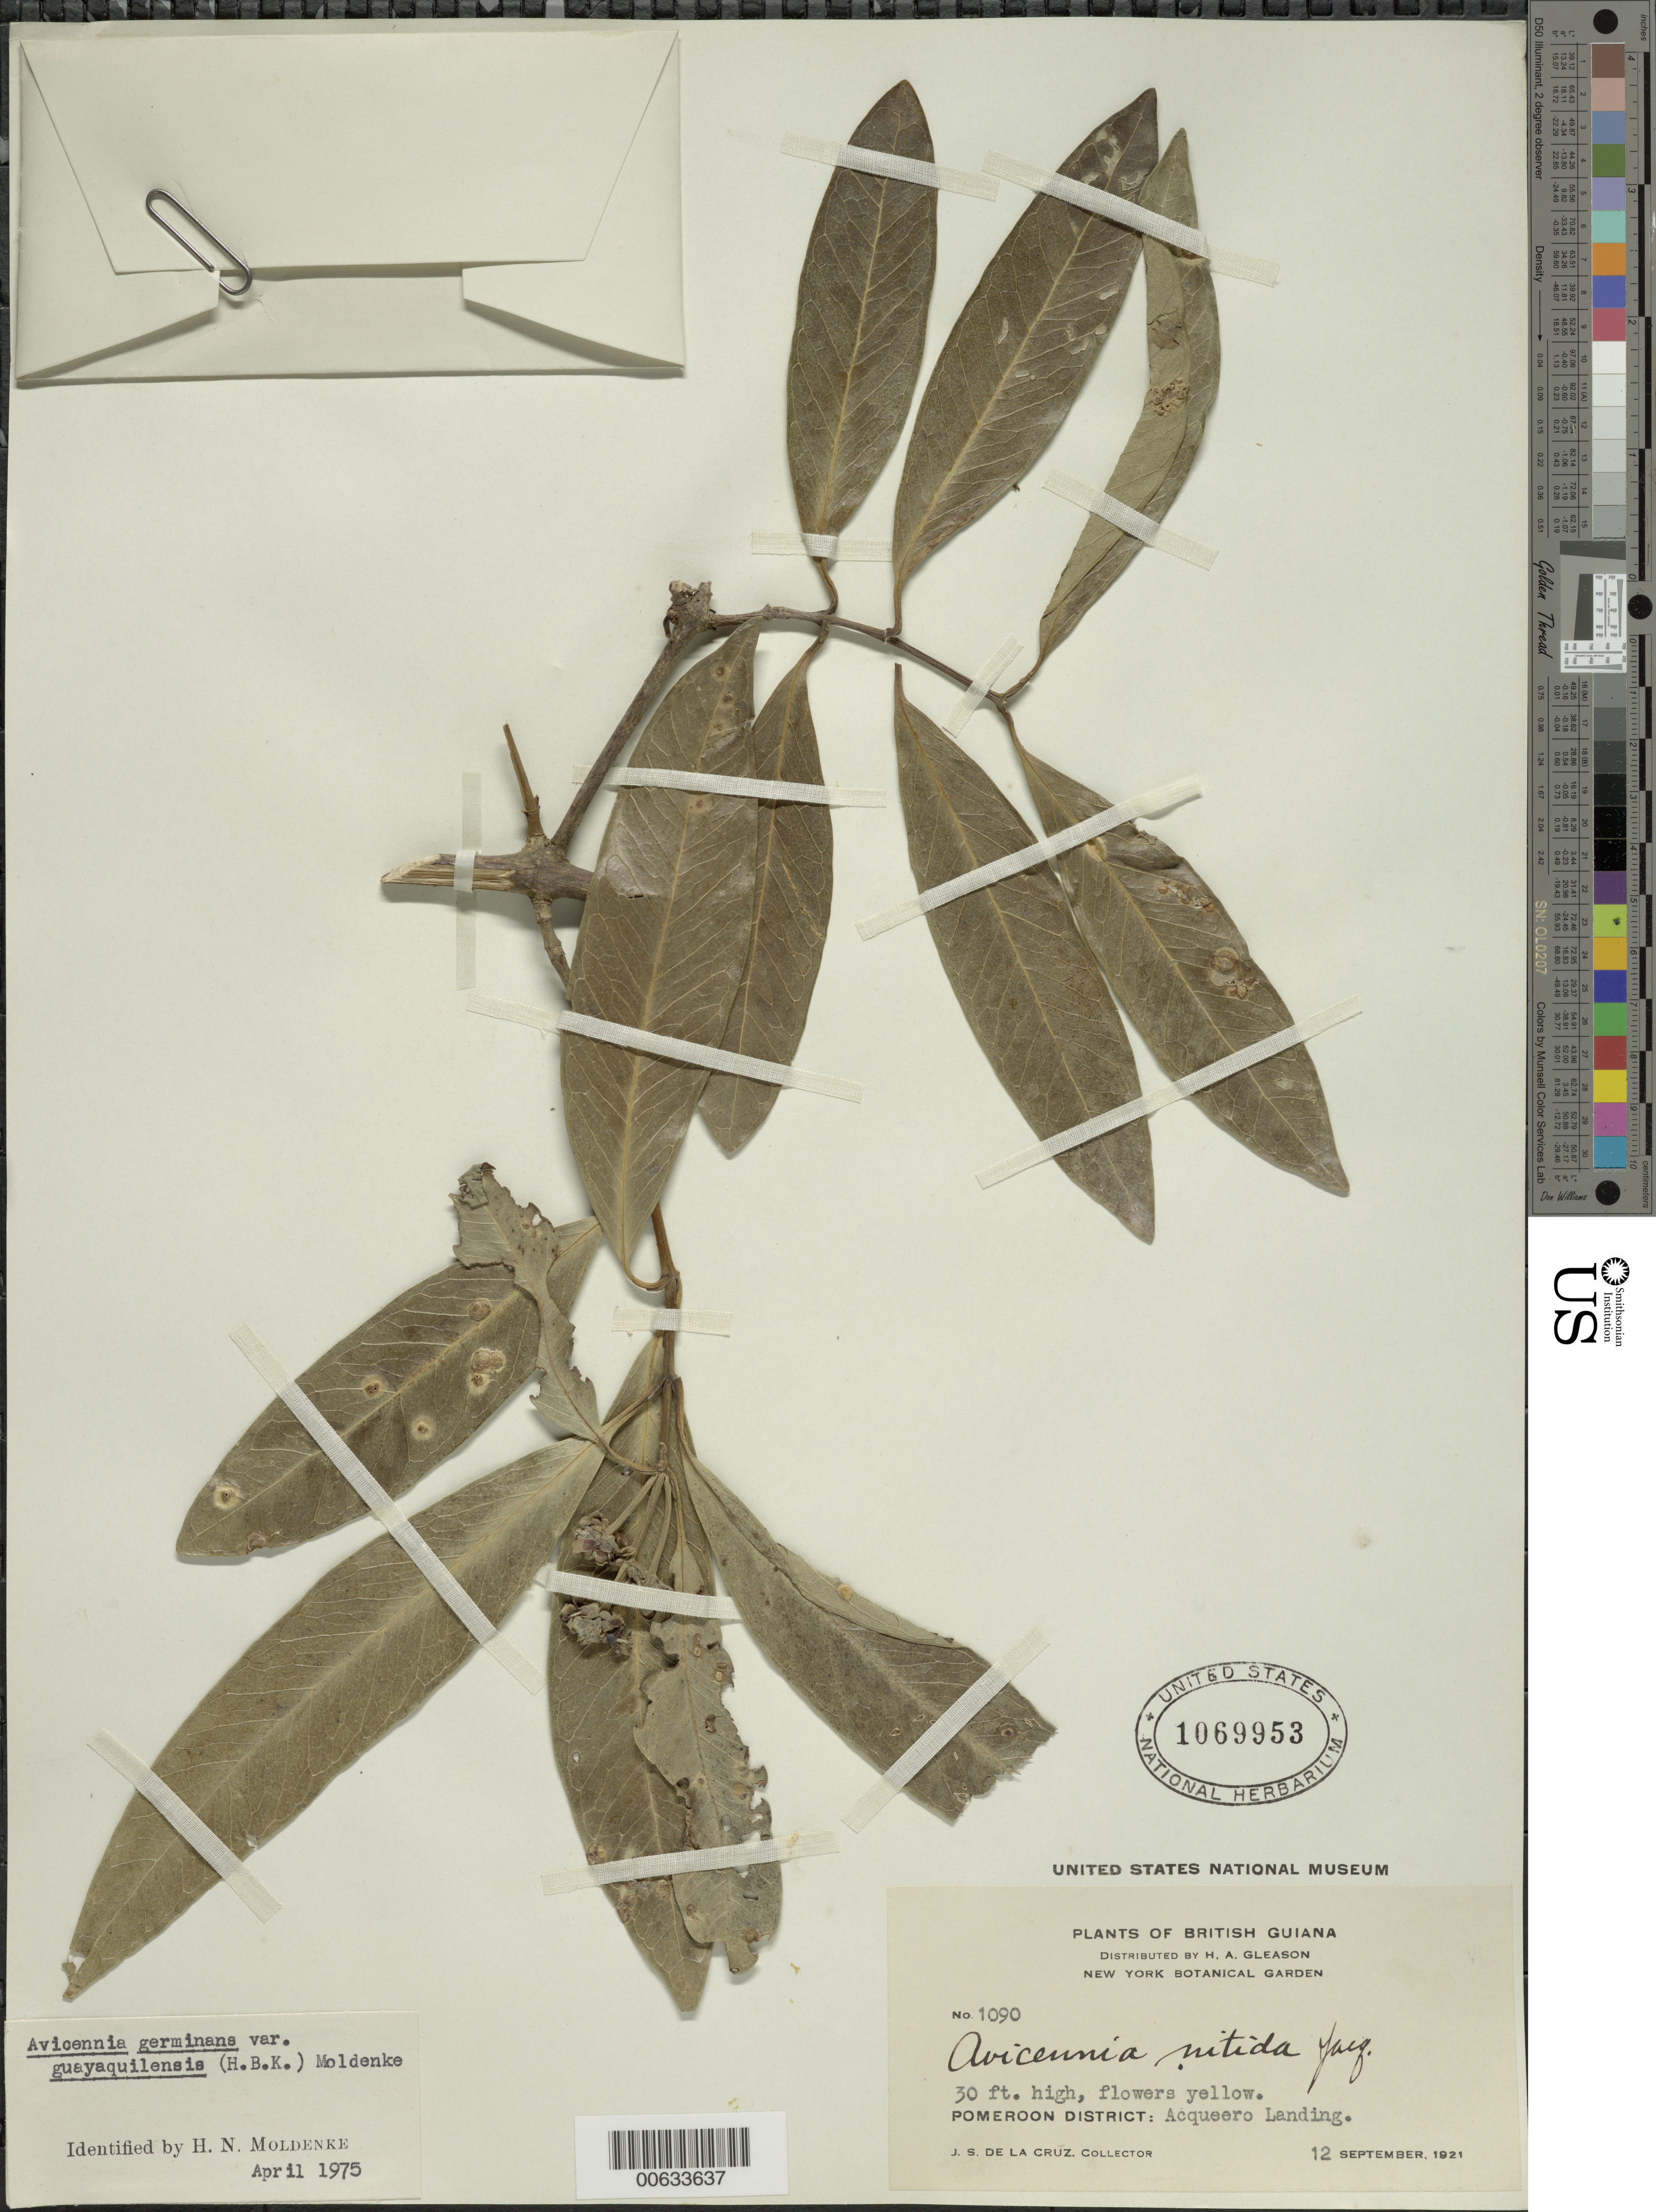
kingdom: Plantae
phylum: Tracheophyta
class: Magnoliopsida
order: Lamiales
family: Acanthaceae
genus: Avicennia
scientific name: Avicennia germinans var. guayaquilensis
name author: (L.) L.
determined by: Moldenke, H. N.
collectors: J. S. de la Cruz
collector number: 1090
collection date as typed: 12-Sep-21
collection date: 1921-09-12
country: Guyana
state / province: Barima-Waini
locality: Acqueero Landing, Pomeroon Dist.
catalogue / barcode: US 1069953